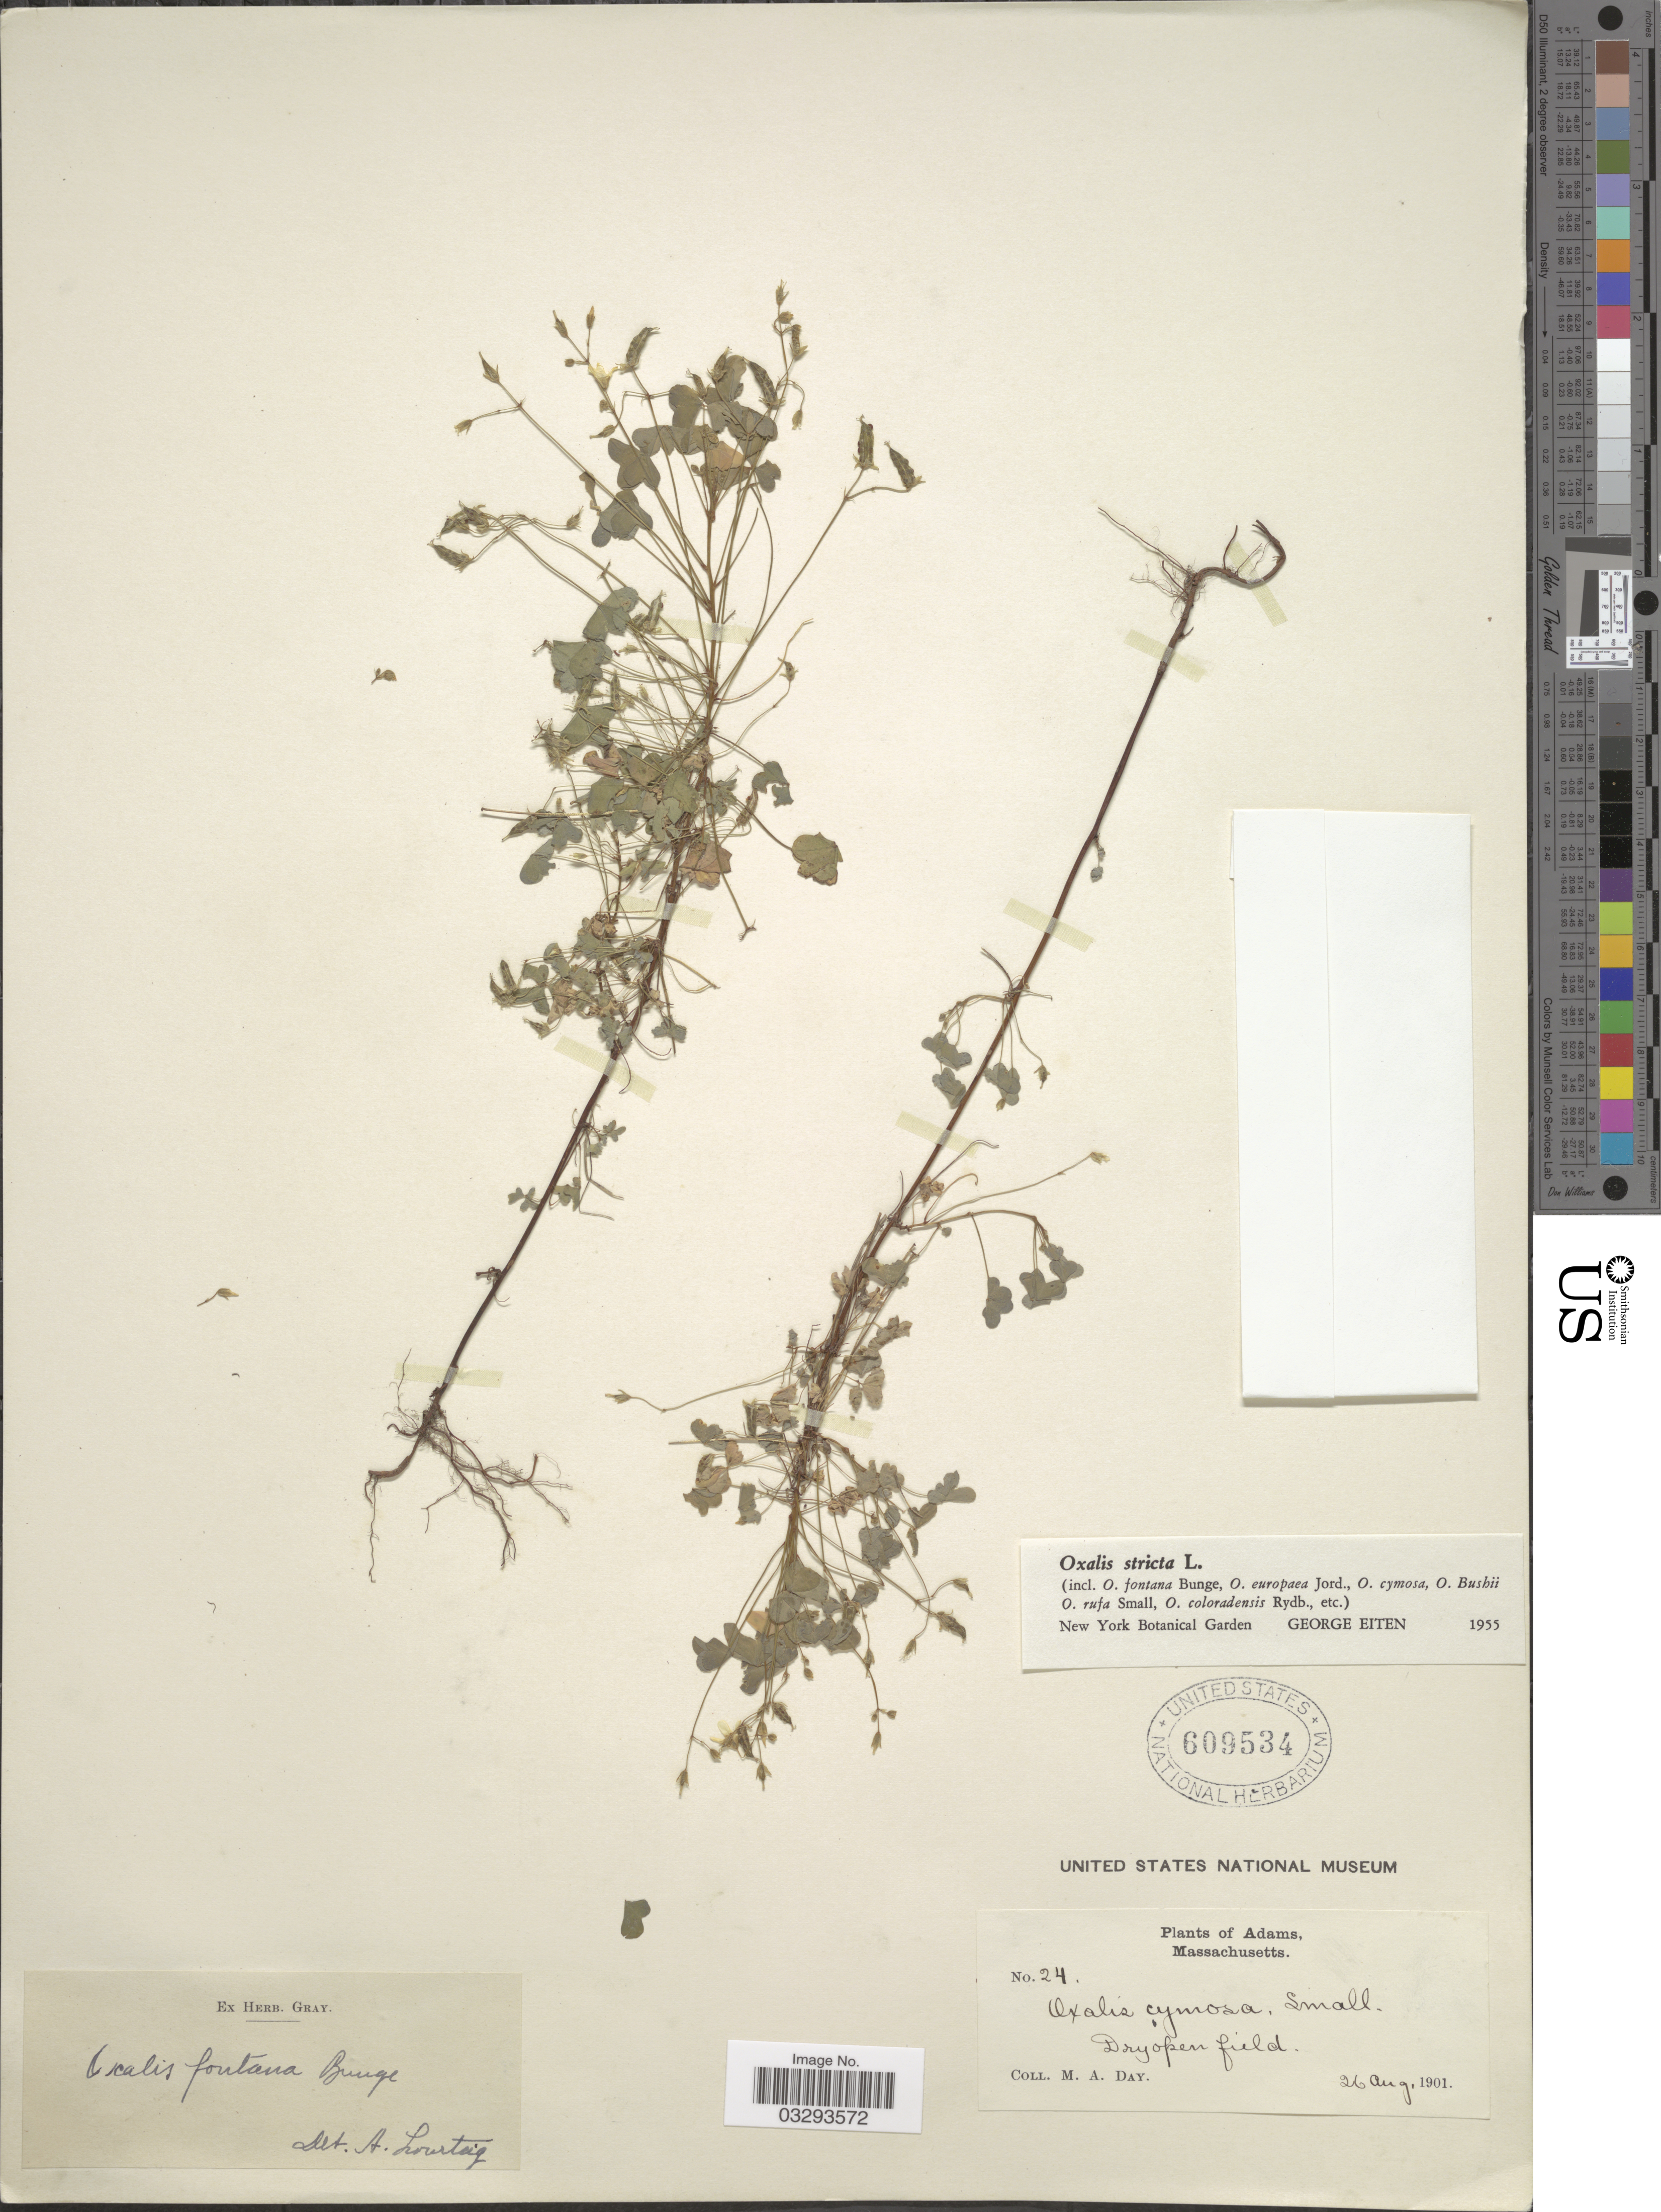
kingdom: Plantae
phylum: Tracheophyta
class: Magnoliopsida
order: Oxalidales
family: Oxalidaceae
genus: Oxalis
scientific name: Oxalis fontana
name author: Bunge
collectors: M. Day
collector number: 14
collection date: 1901-08-26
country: United States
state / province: Massachusetts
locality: Adams.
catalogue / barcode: US 609534